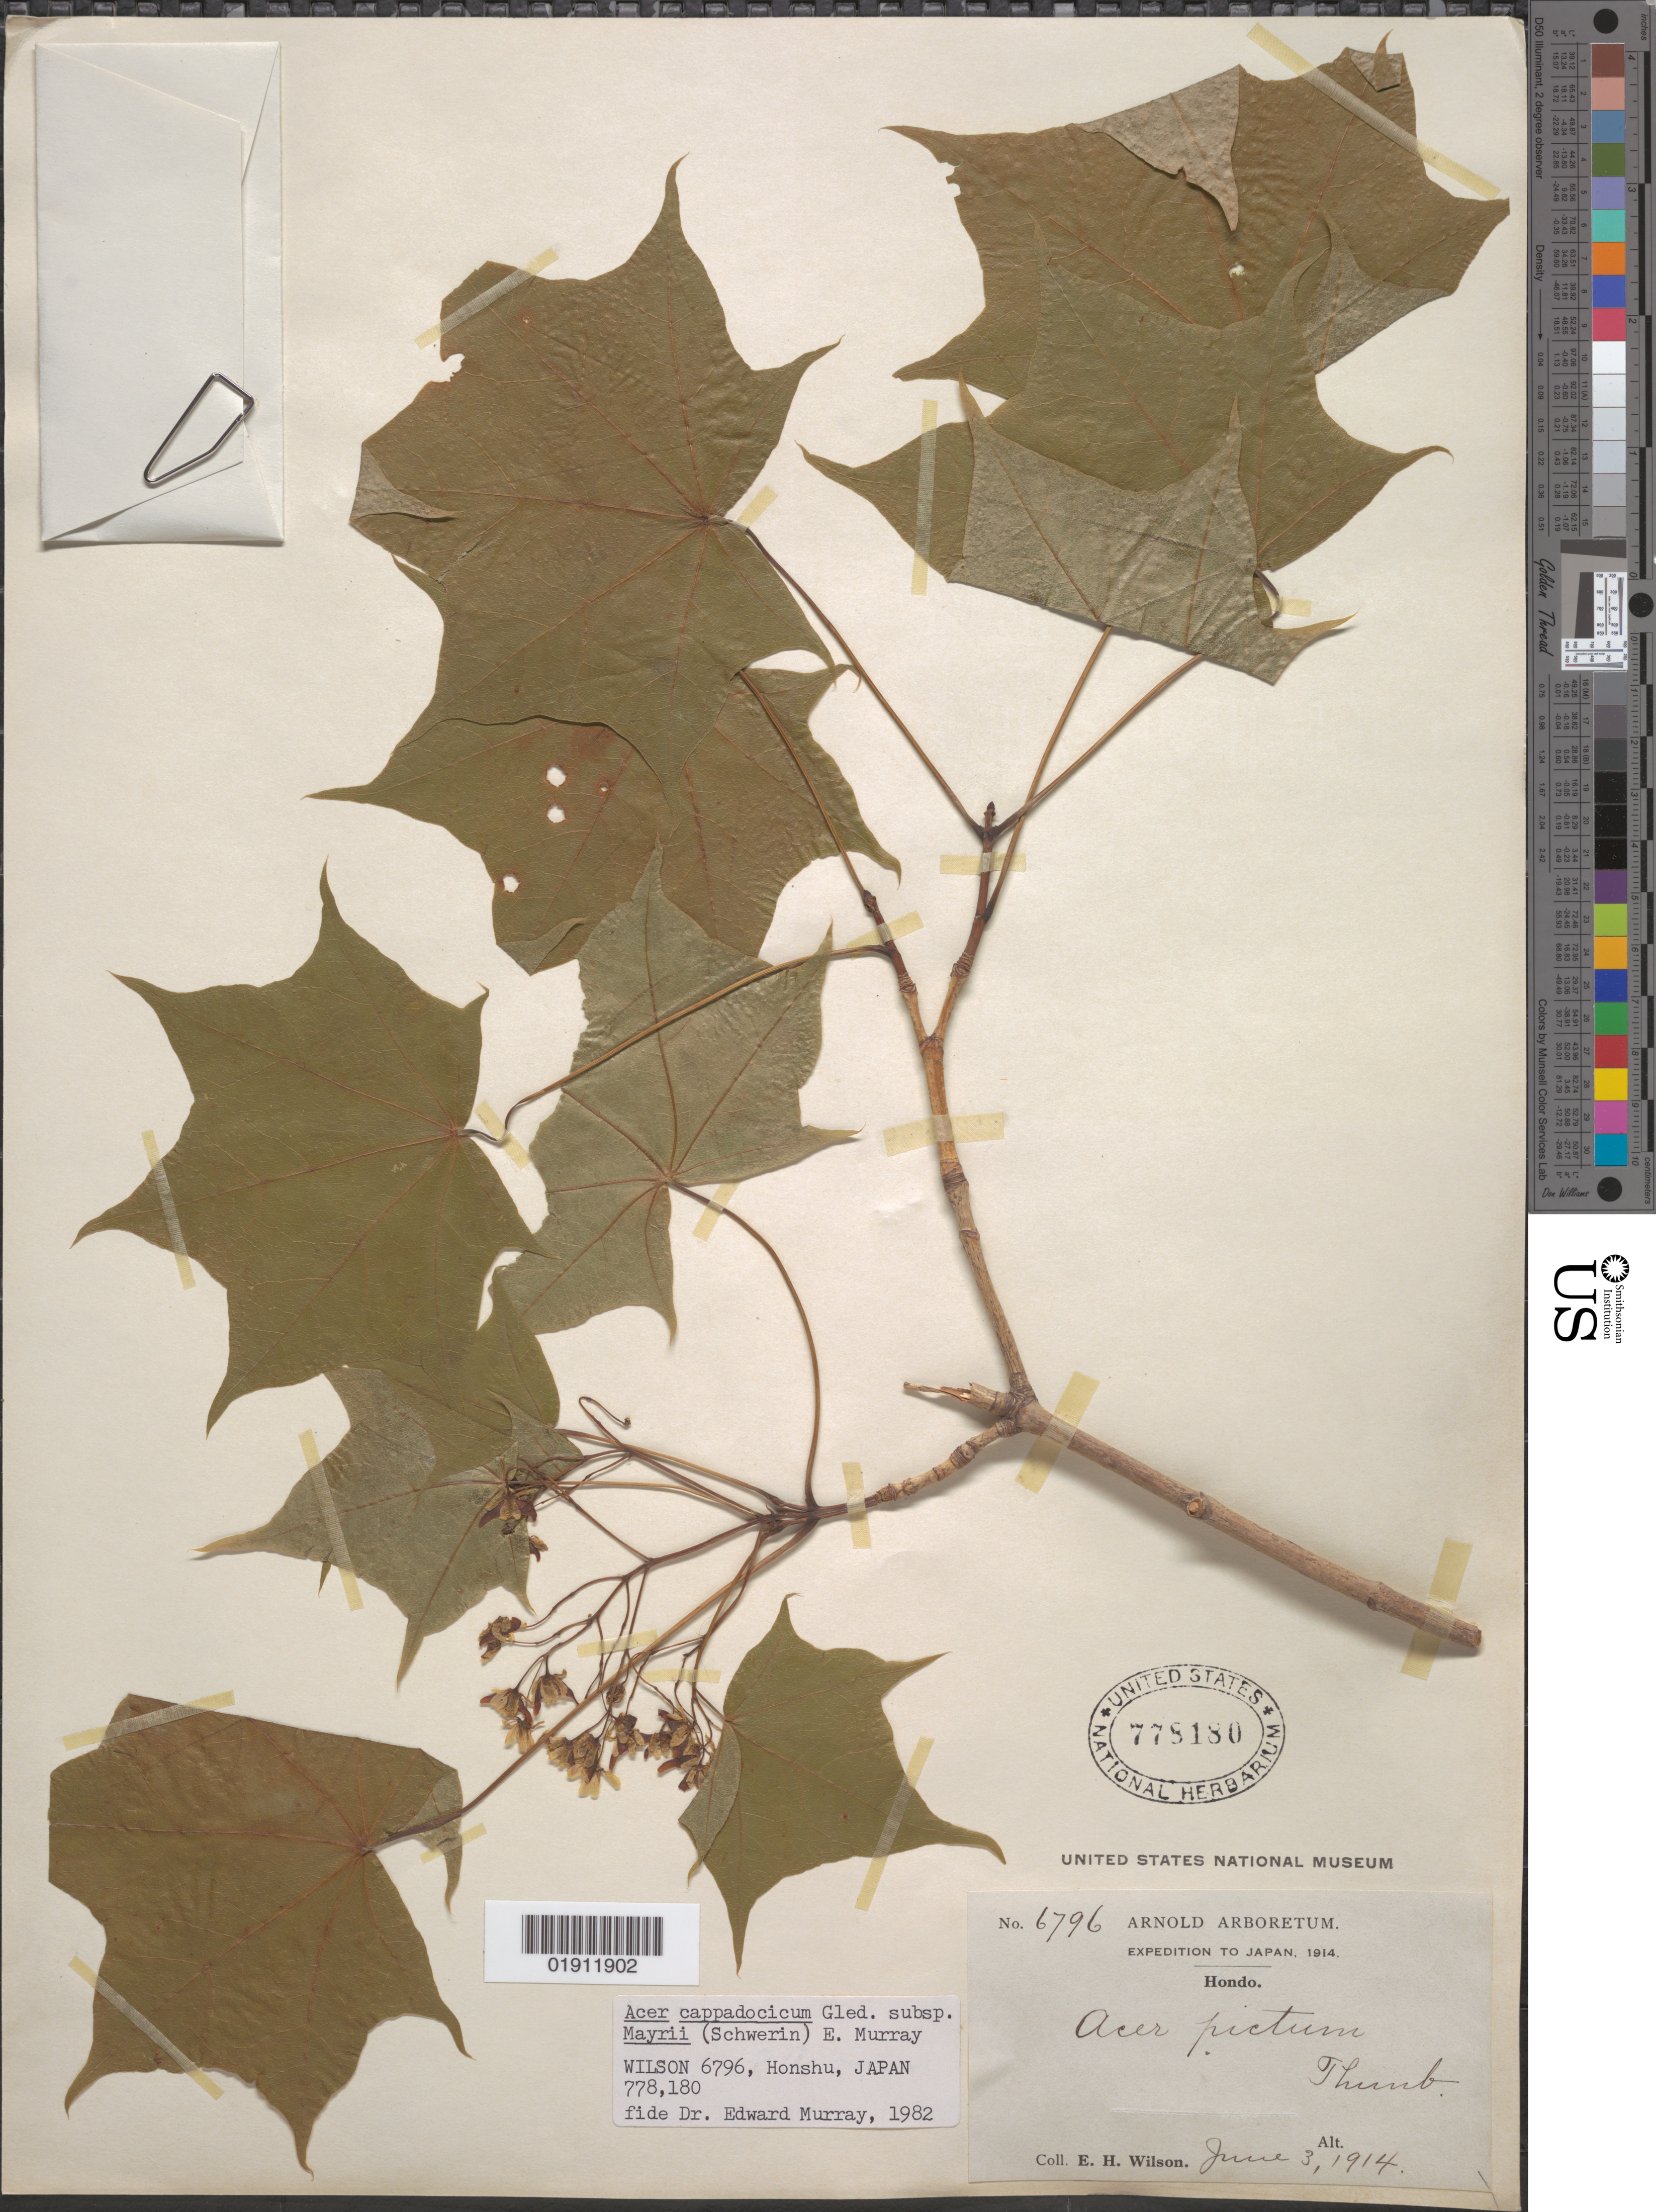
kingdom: Plantae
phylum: Tracheophyta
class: Magnoliopsida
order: Sapindales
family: Sapindaceae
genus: Acer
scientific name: Acer cappadocicum subsp. mayrii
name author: (Schwer.) A.E. Murray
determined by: Murray, Edward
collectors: E. H. Wilson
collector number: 6796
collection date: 1914-06-03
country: Japan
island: Honshu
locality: Hondo [Honshu]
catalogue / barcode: US 778180